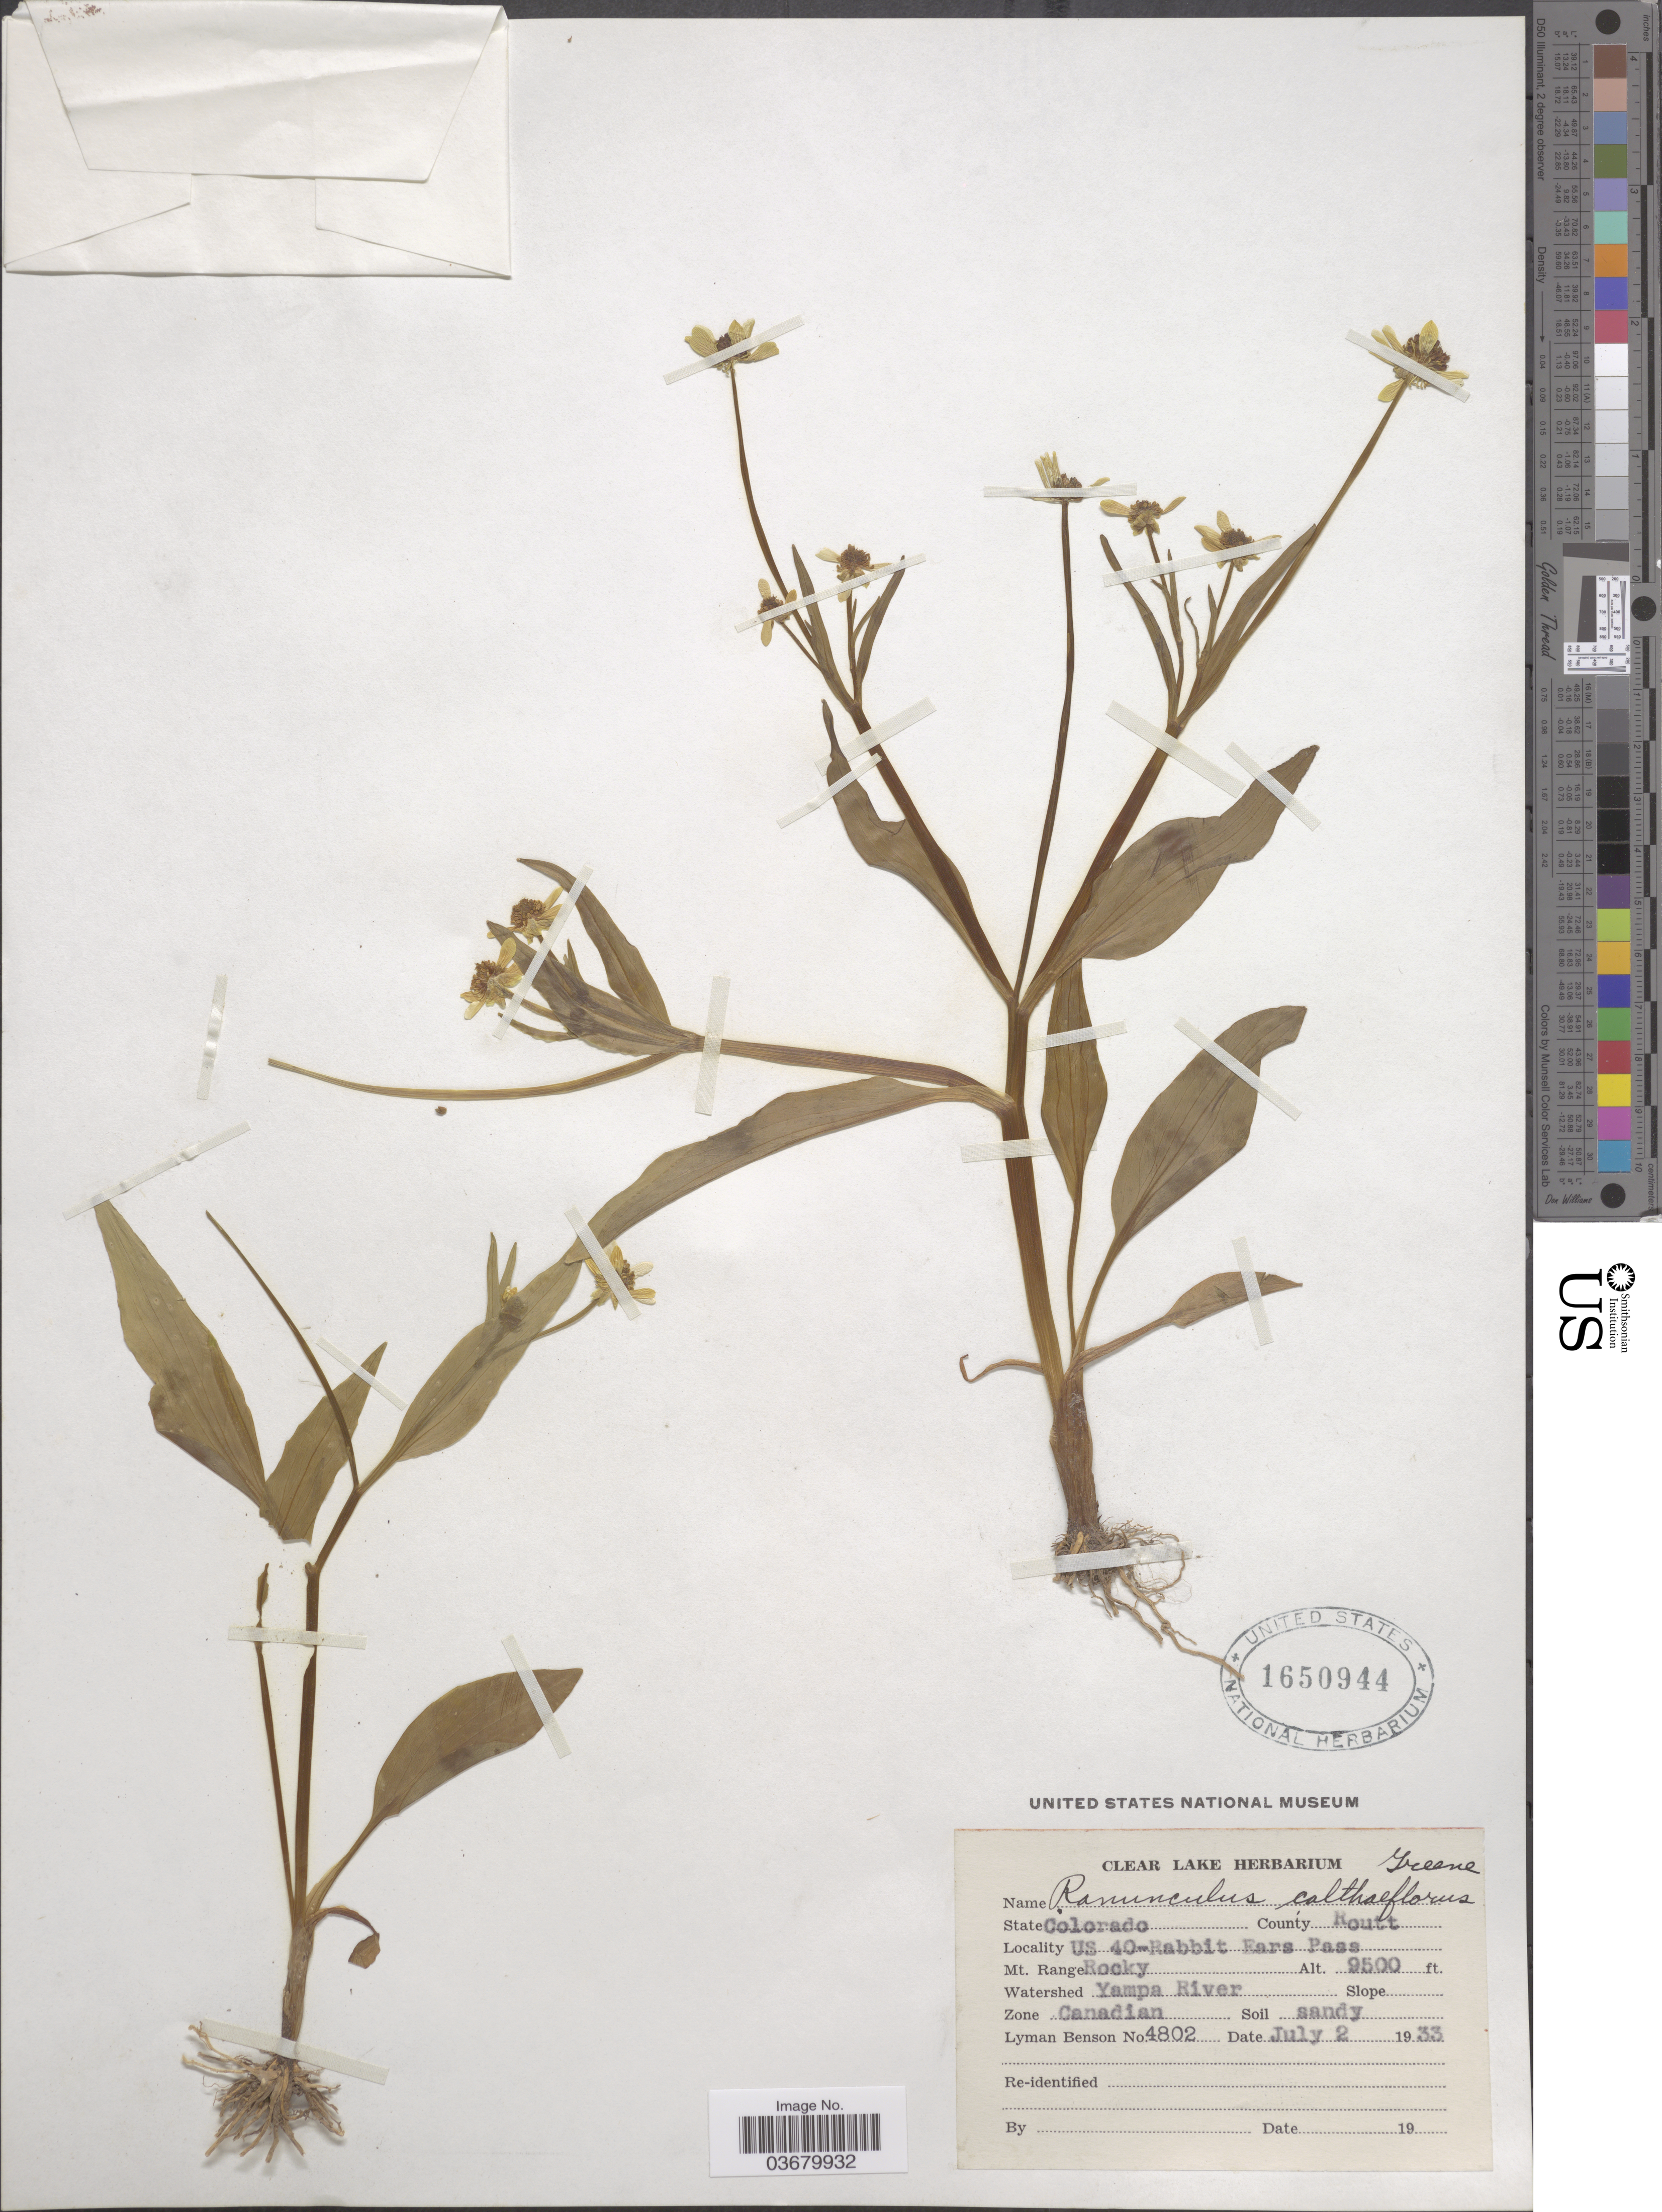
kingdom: Plantae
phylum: Tracheophyta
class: Magnoliopsida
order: Ranunculales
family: Ranunculaceae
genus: Ranunculus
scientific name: Ranunculus alismifolius var. montanus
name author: S. Watson in C. King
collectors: L. D. Benson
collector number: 4802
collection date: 1933-07-02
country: United States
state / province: Colorado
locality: County Routt. US 40-Rabbit Ears Pass. Mt. Range Rocky. Watershed Yampa River. Zone Canadian.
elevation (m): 2896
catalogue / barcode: US 1650944